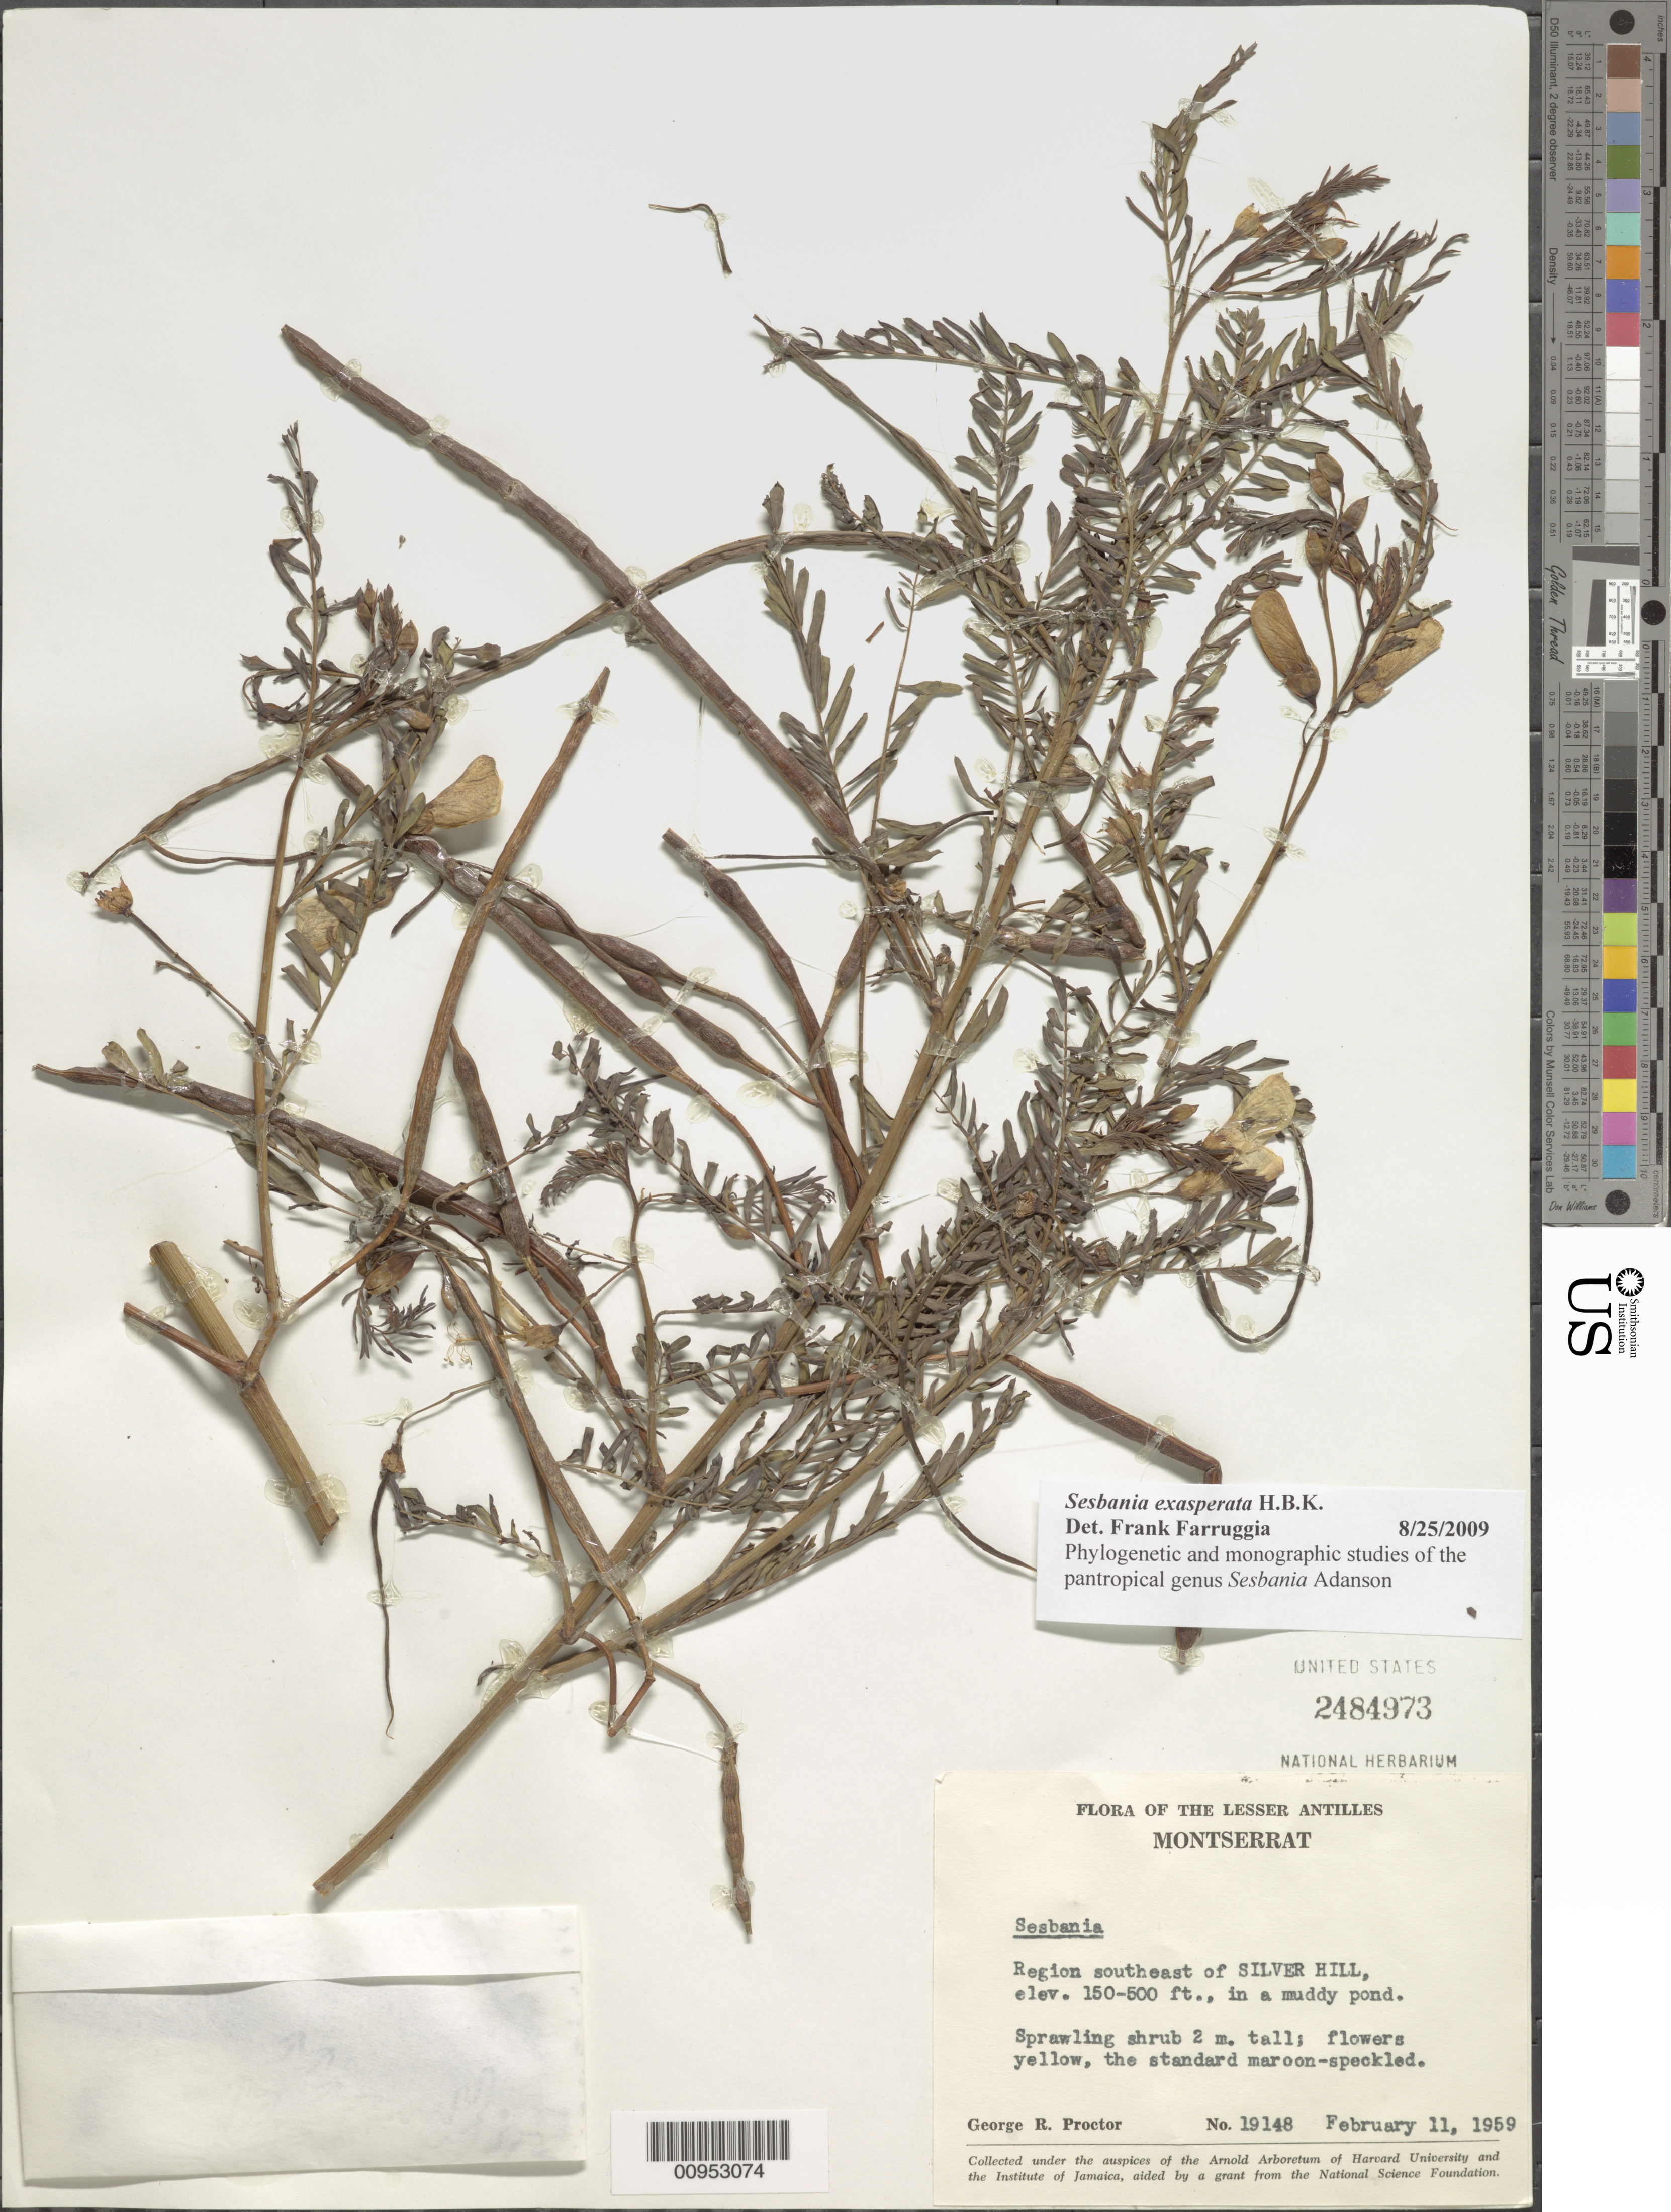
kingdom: Plantae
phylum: Tracheophyta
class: Magnoliopsida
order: Fabales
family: Fabaceae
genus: Sesbania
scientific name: Sesbania exasperata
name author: Kunth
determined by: Farruggia, F.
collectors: G. R. Proctor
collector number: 19148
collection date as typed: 11 Feb 1959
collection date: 1959-02-11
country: Montserrat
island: Montserrat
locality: Region southeast of Silver Hill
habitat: In a muddy pond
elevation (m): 46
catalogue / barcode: US 2484973